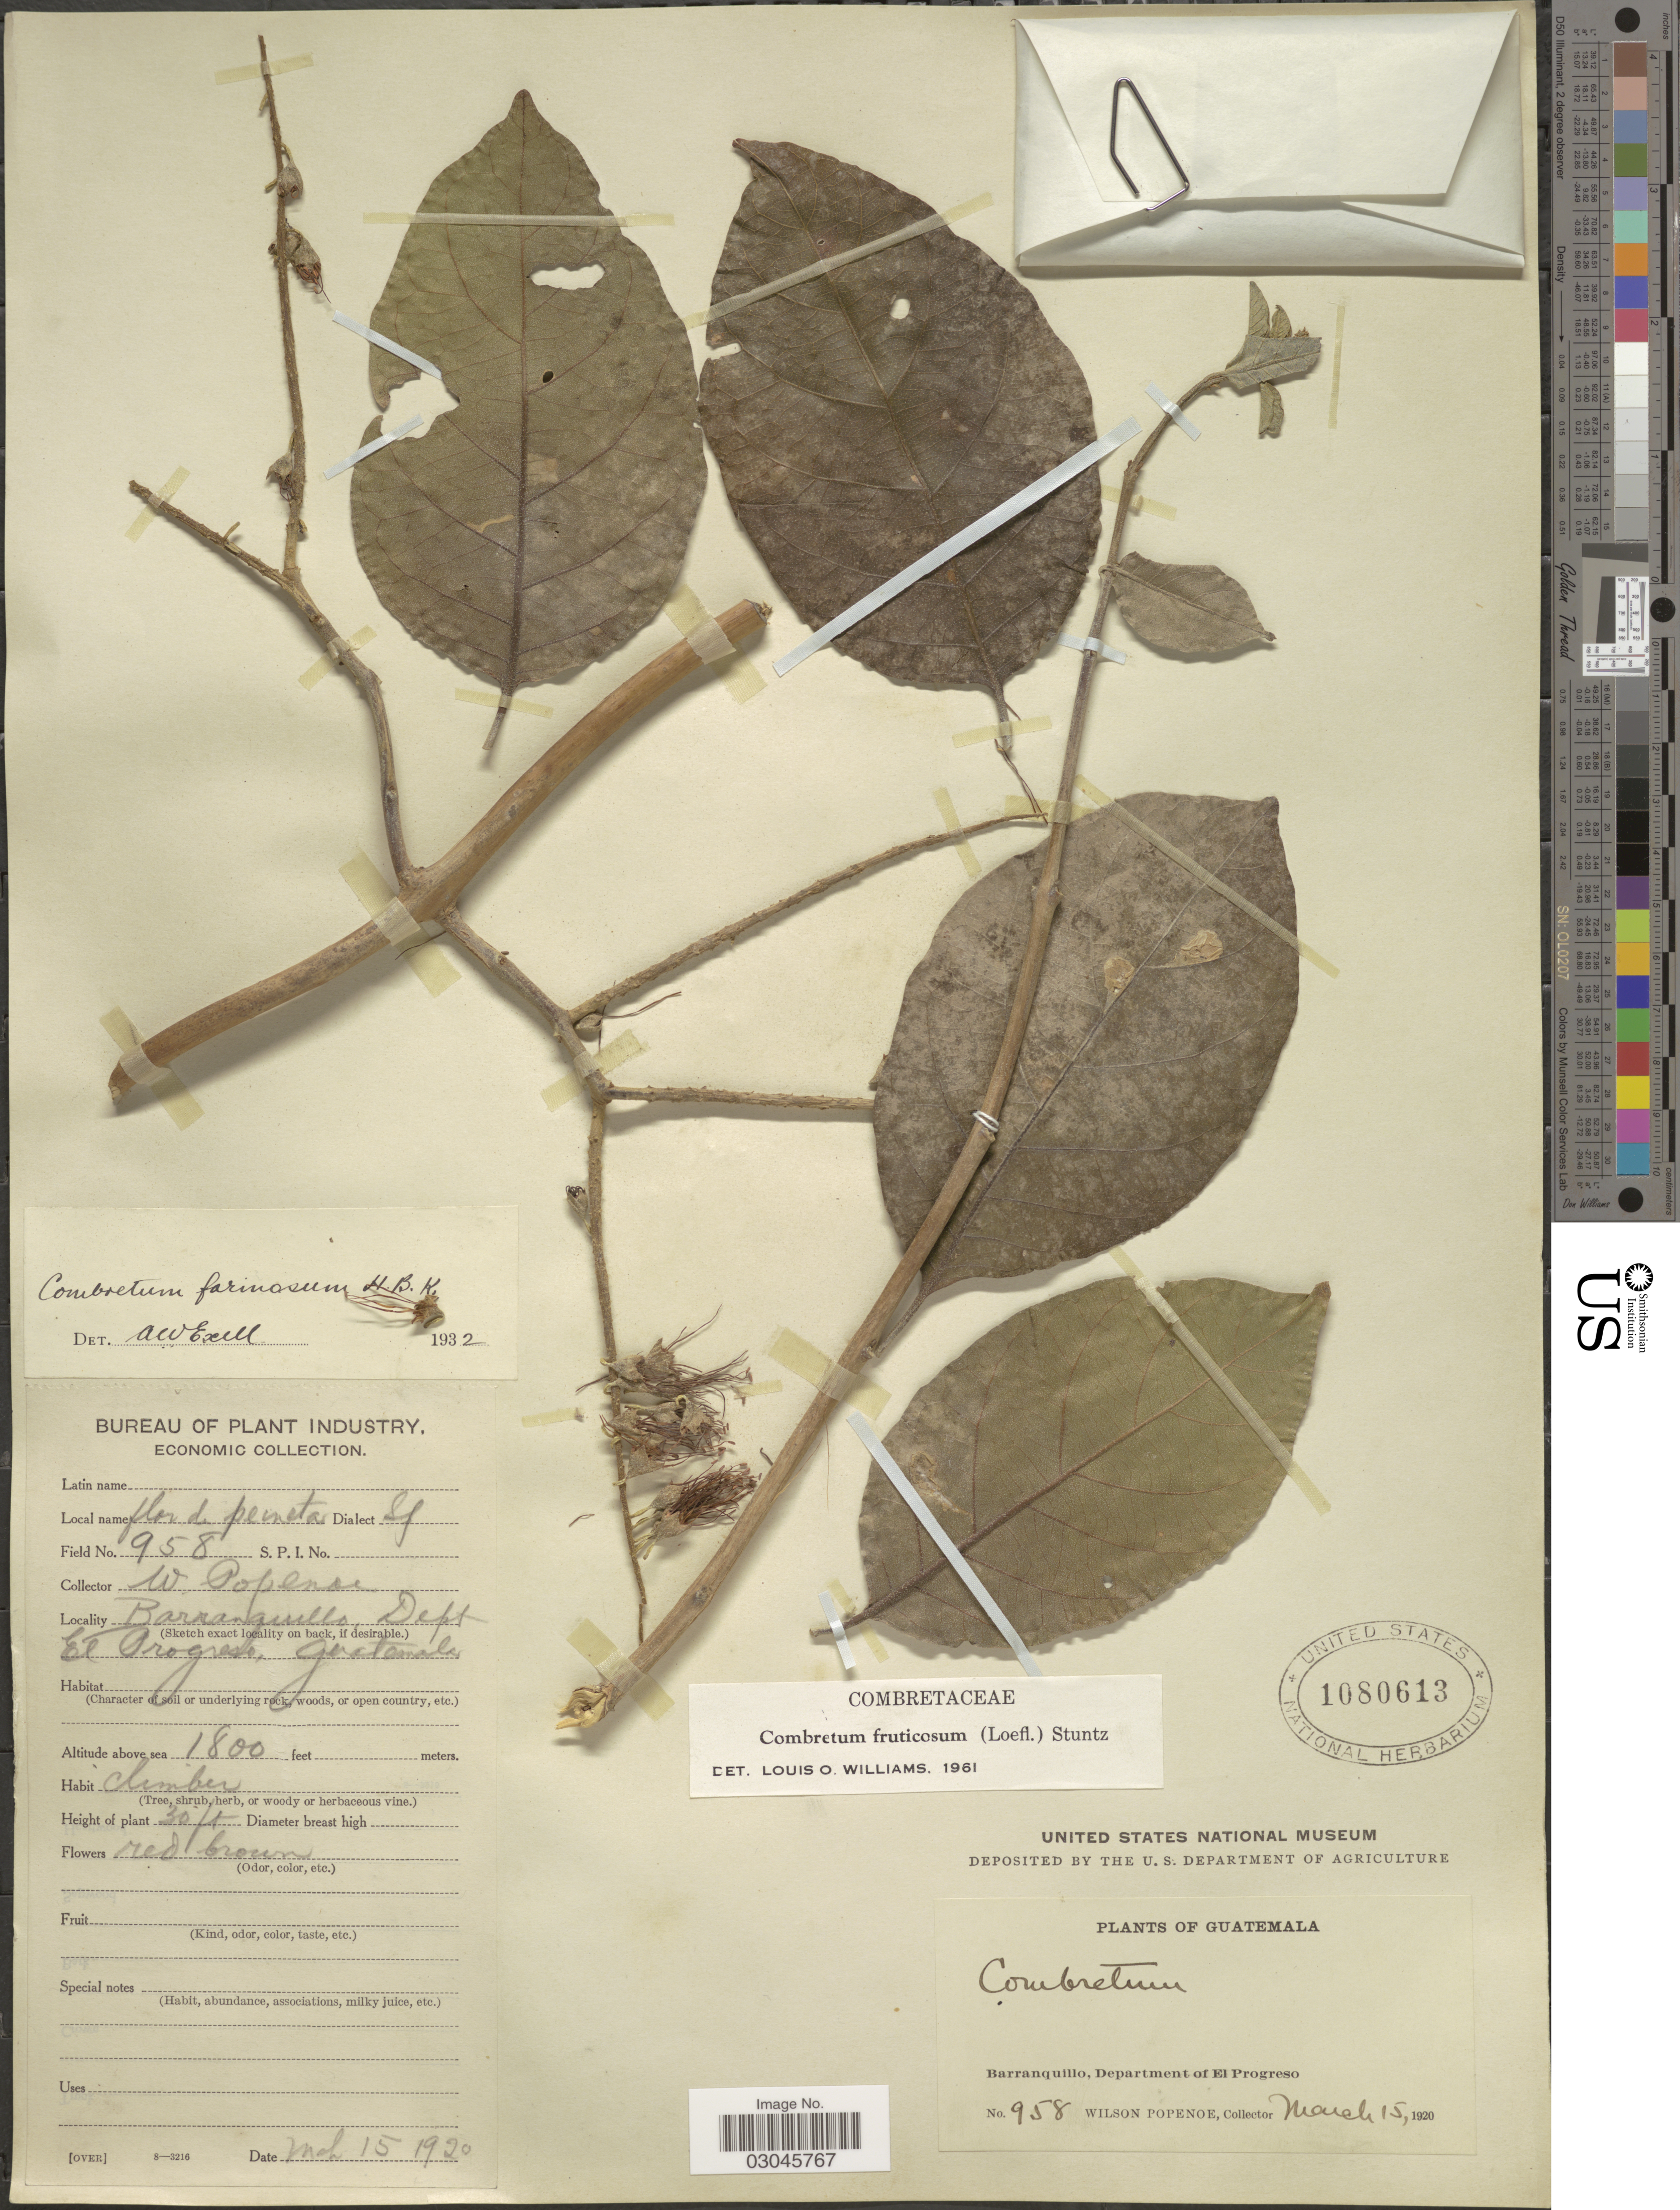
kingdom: Plantae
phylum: Tracheophyta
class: Magnoliopsida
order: Myrtales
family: Combretaceae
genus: Combretum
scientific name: Combretum fruticosum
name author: (Loefl.) Stuntz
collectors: W. Popenoe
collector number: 958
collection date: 1920-03-15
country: Guatemala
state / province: El Progreso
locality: Barranquillo, Department of El Progreso.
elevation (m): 549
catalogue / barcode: US 1080613